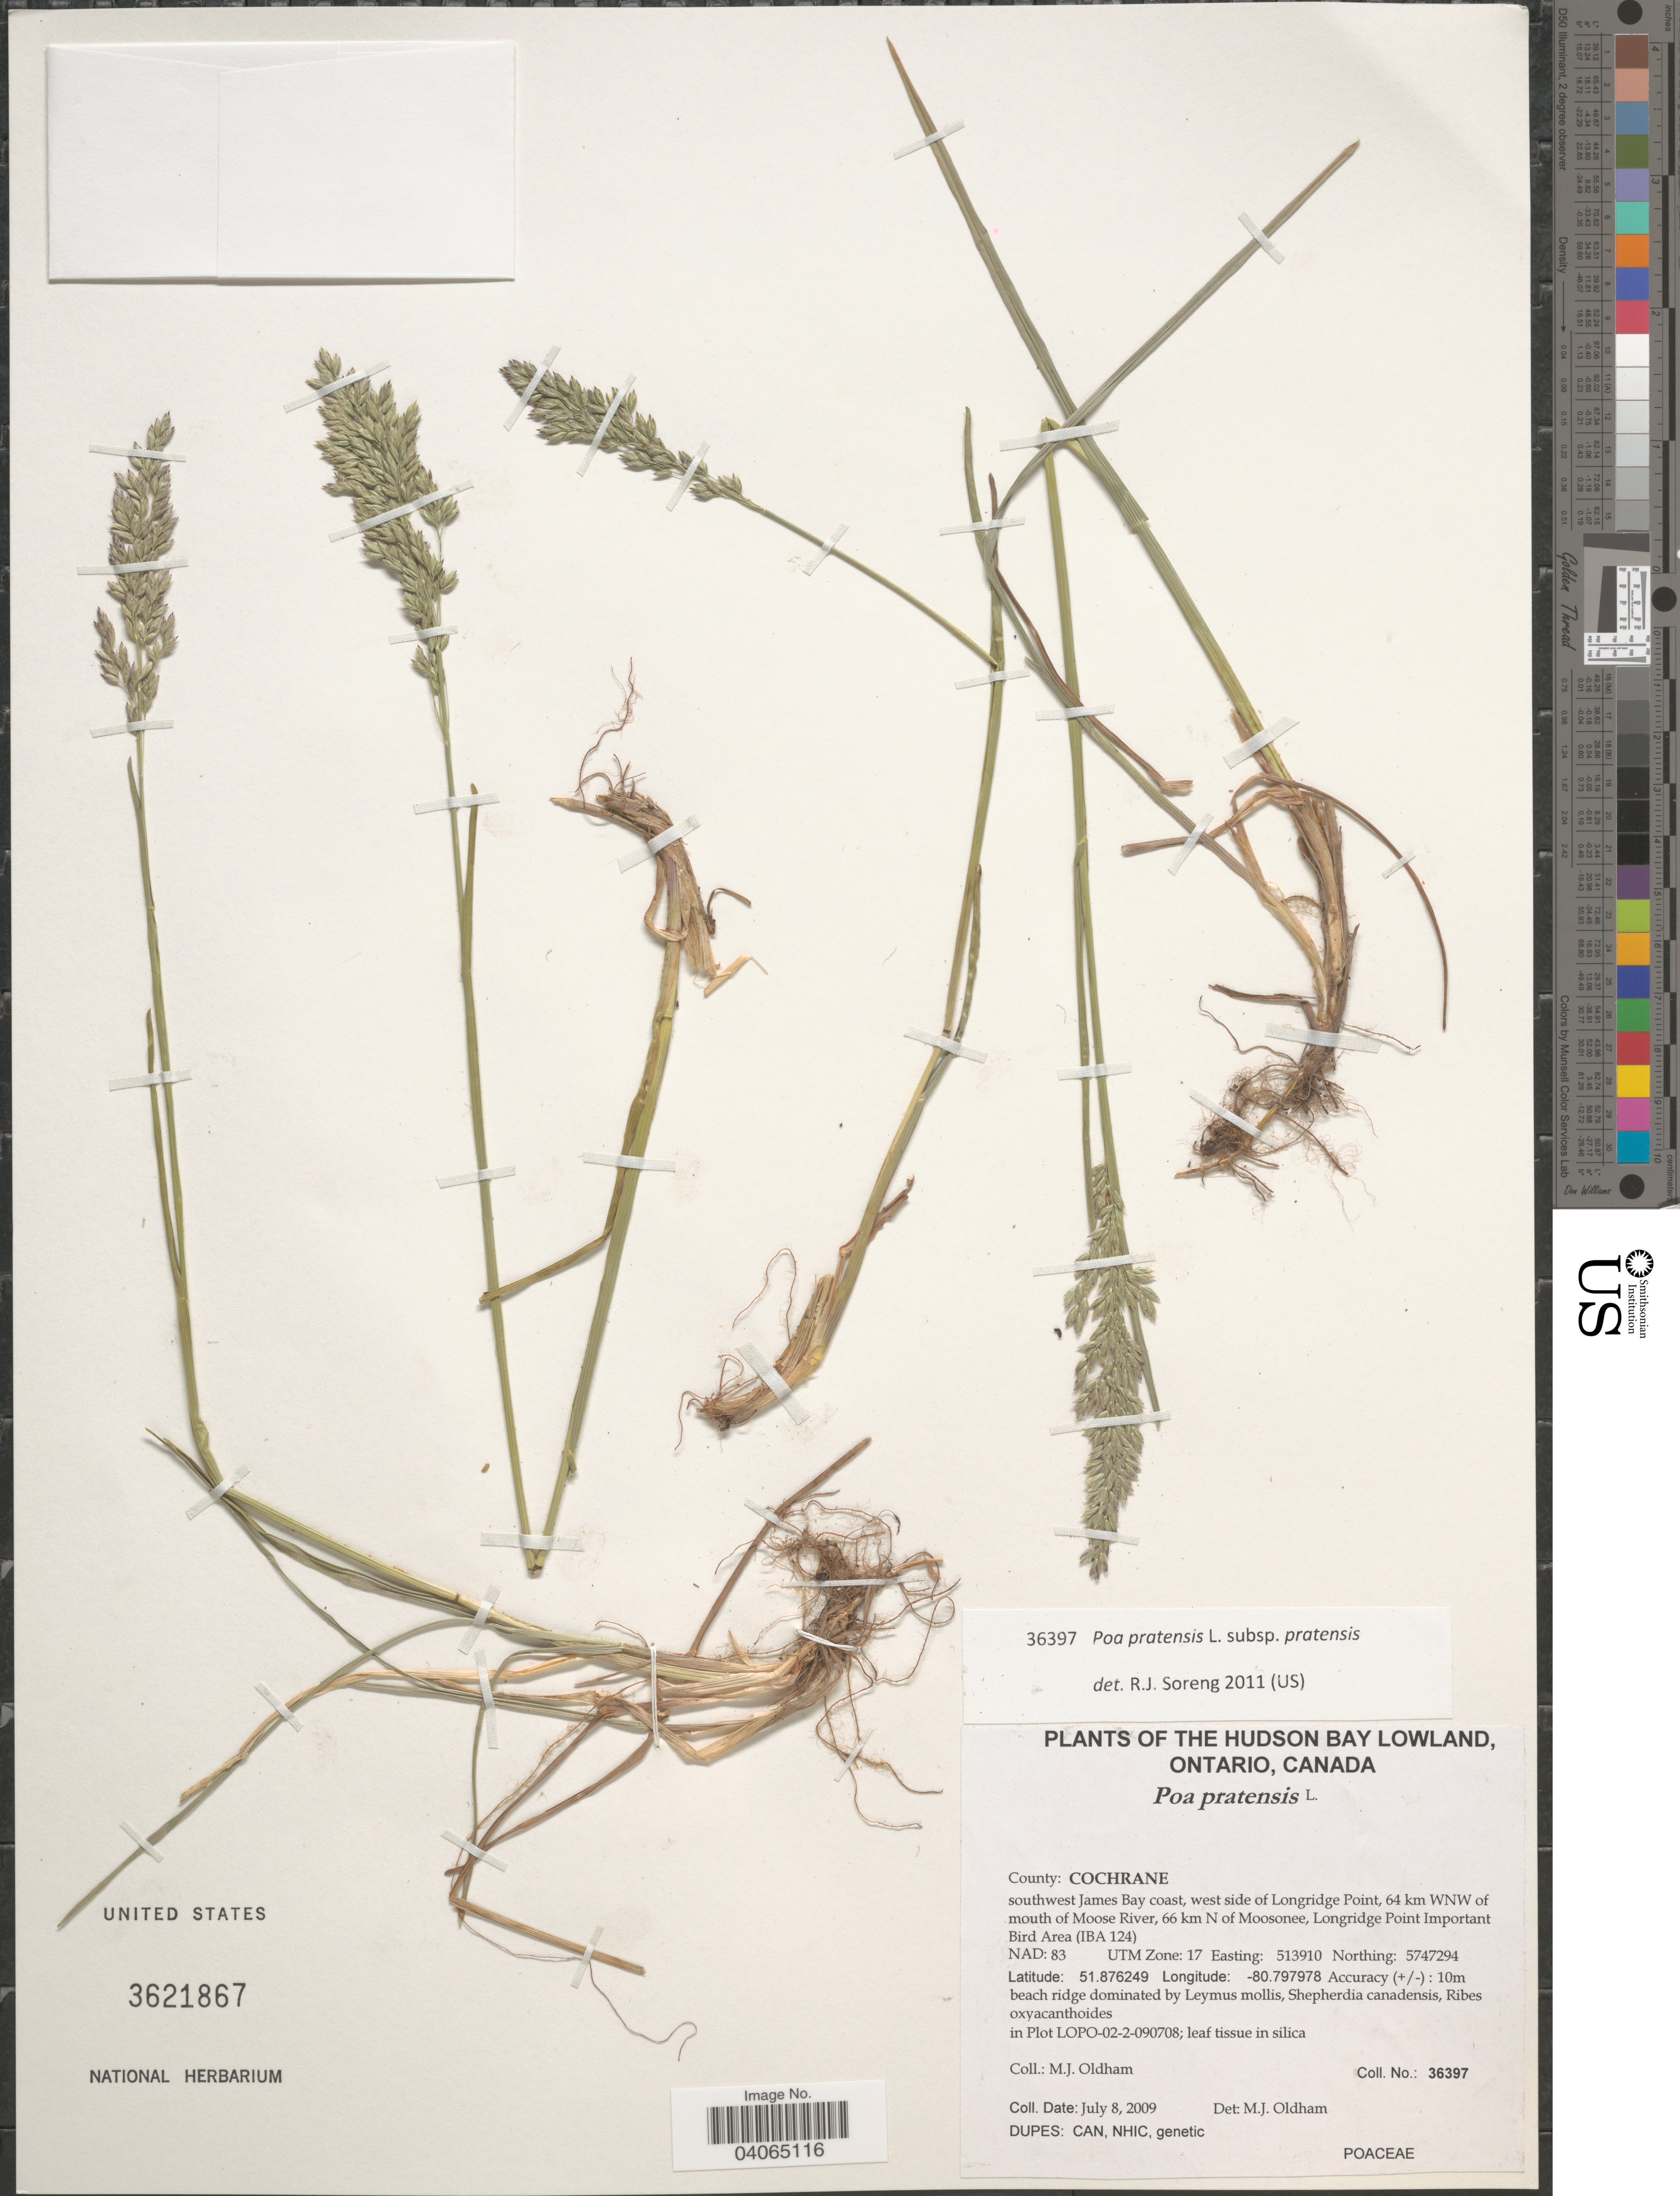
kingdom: Plantae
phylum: Tracheophyta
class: Liliopsida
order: Poales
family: Poaceae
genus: Poa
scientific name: Poa pratensis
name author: L.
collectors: M. Oldham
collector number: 36397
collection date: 2009-07-08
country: Canada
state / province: Ontario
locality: The Hudson Bay Lowland. County: Cochrane, southwest James Bay coast, west side of Longridge Point, 64 km WNW of mouth of Moose River, 66 km N of Moosonee, Longridge Point Important Bird Area (IBA 124). NAD: 83 UTM Zone: 17 Easting: 513910 Northing: 5747294.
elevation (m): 10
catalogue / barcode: US 3621867